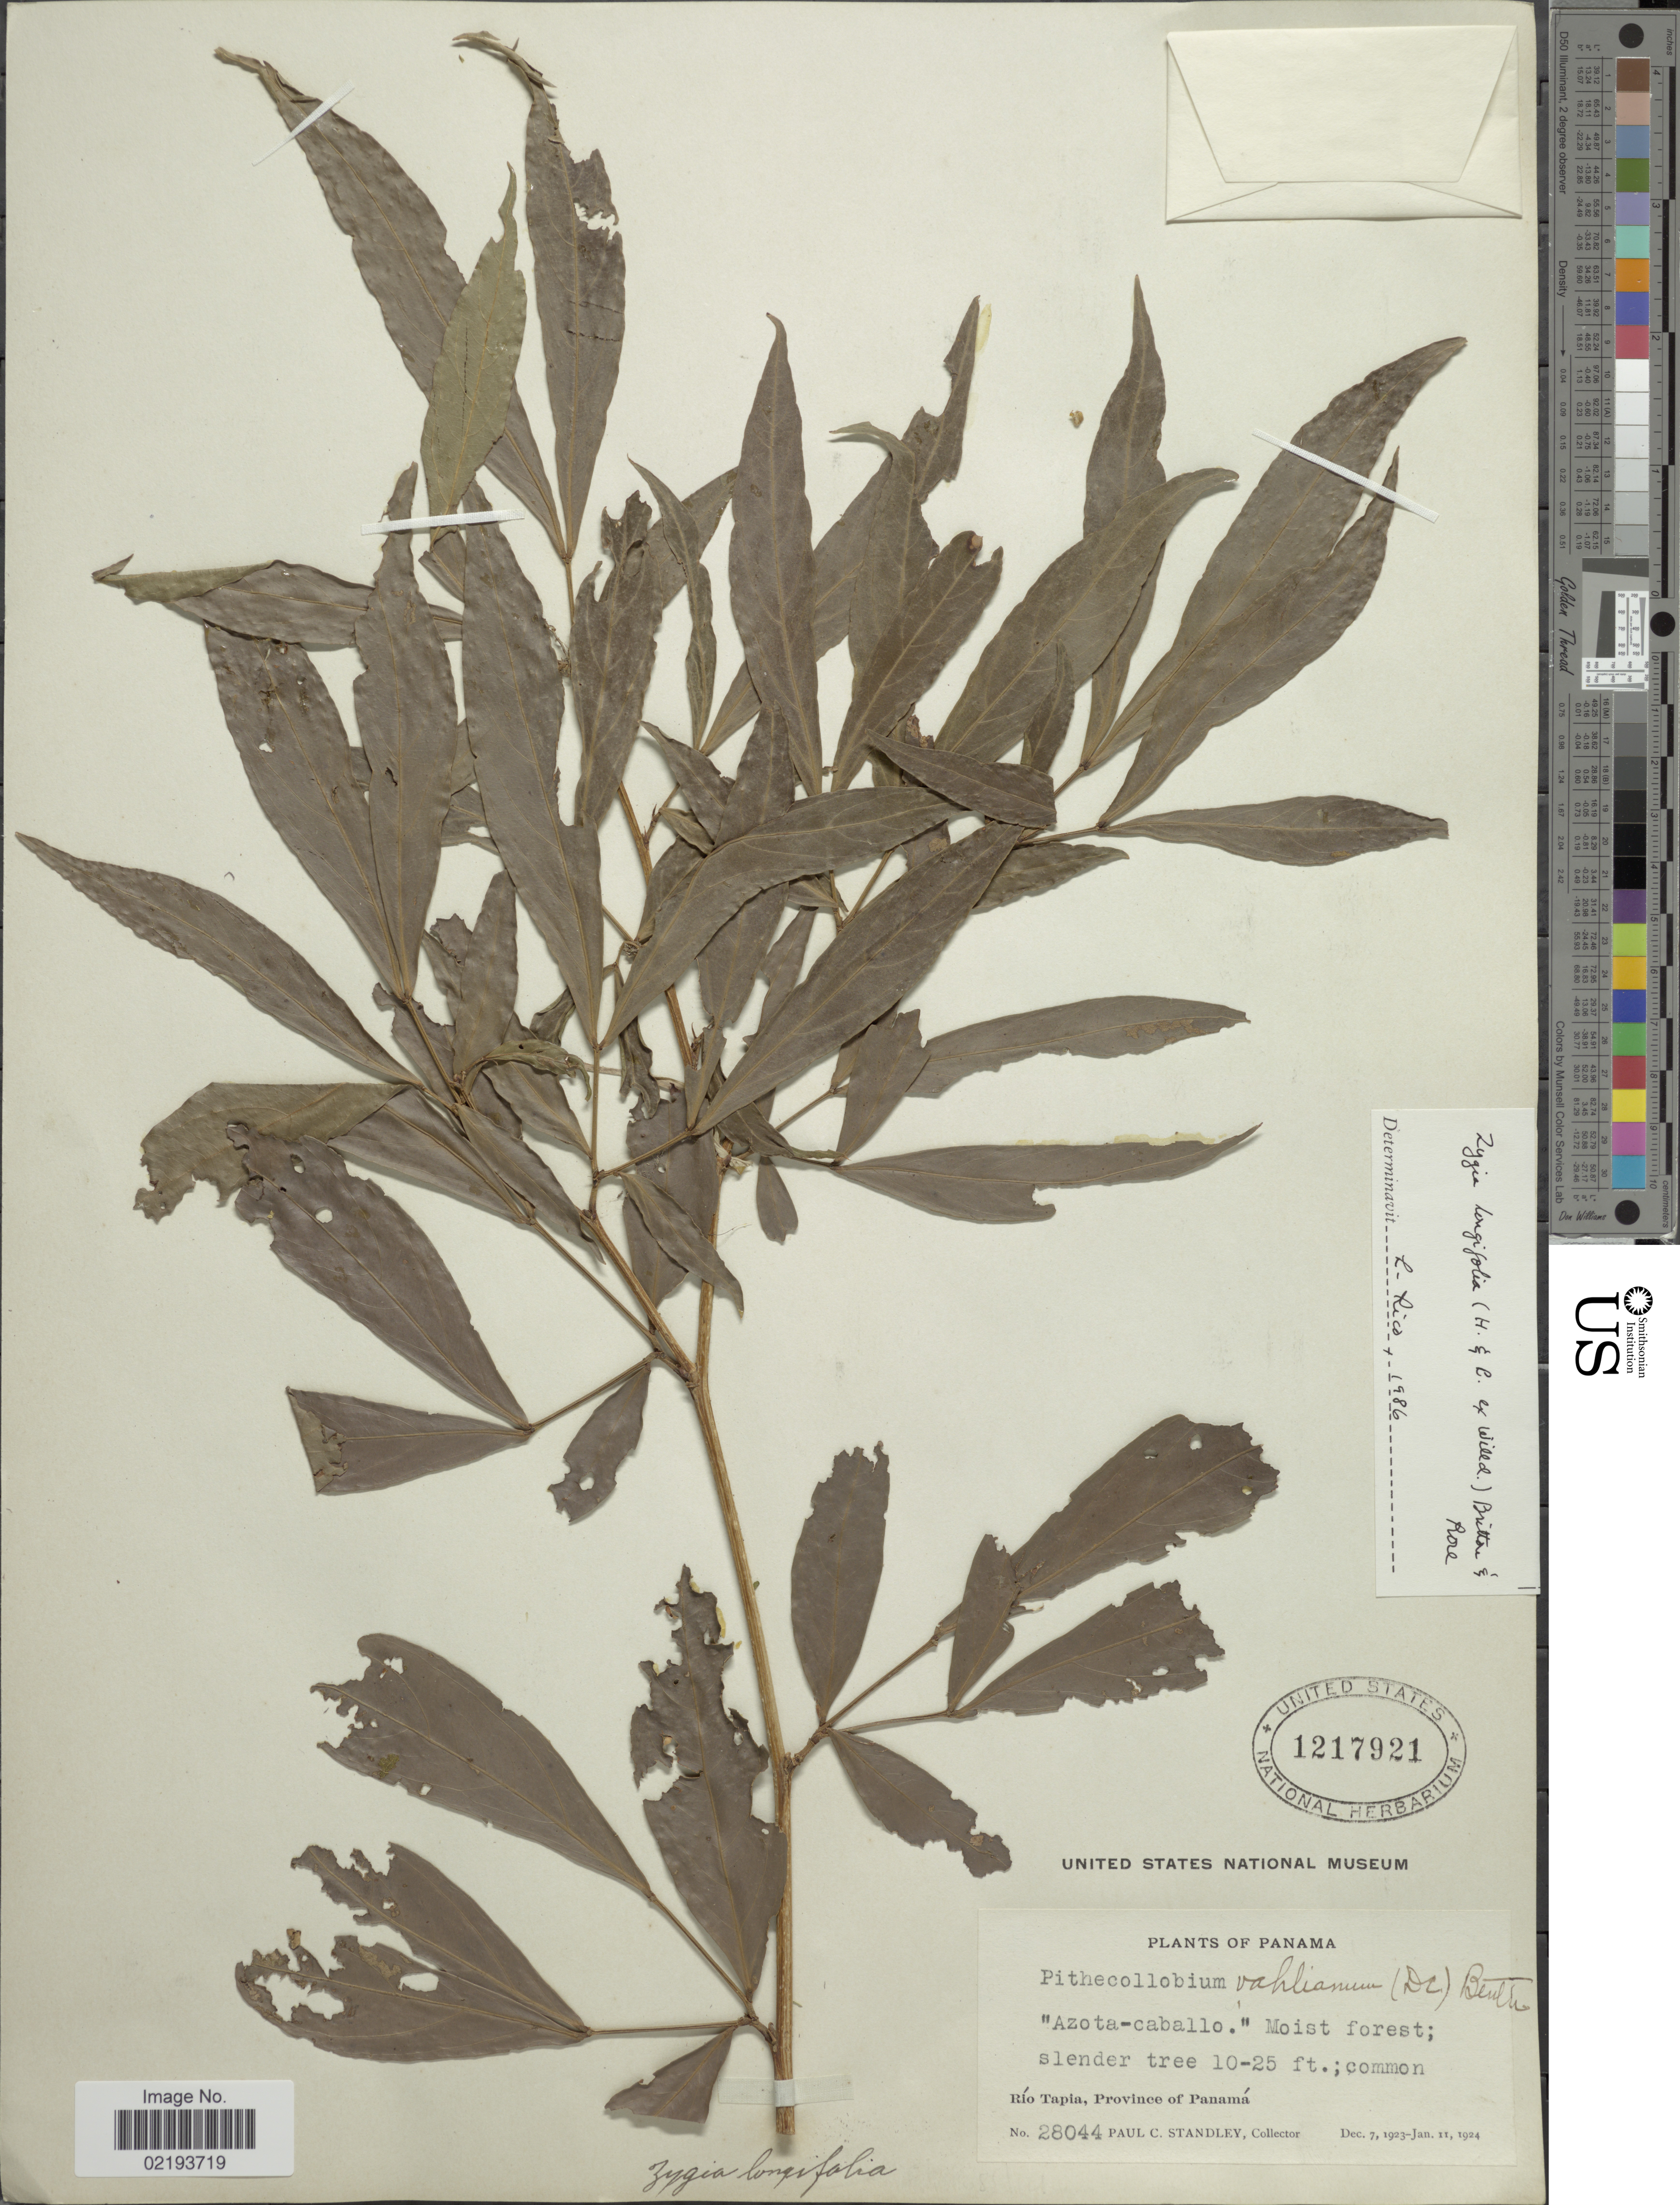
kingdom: Plantae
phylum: Tracheophyta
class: Magnoliopsida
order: Fabales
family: Fabaceae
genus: Zygia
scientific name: Zygia longifolia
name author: (Willd.) Britton & Rose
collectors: P. C. Standley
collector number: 28044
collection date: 1923-12-07/1924-01-11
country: Panama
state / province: Panamá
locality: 'Azota-caballo' Moist forest, Río Tapia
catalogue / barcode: US 1217921